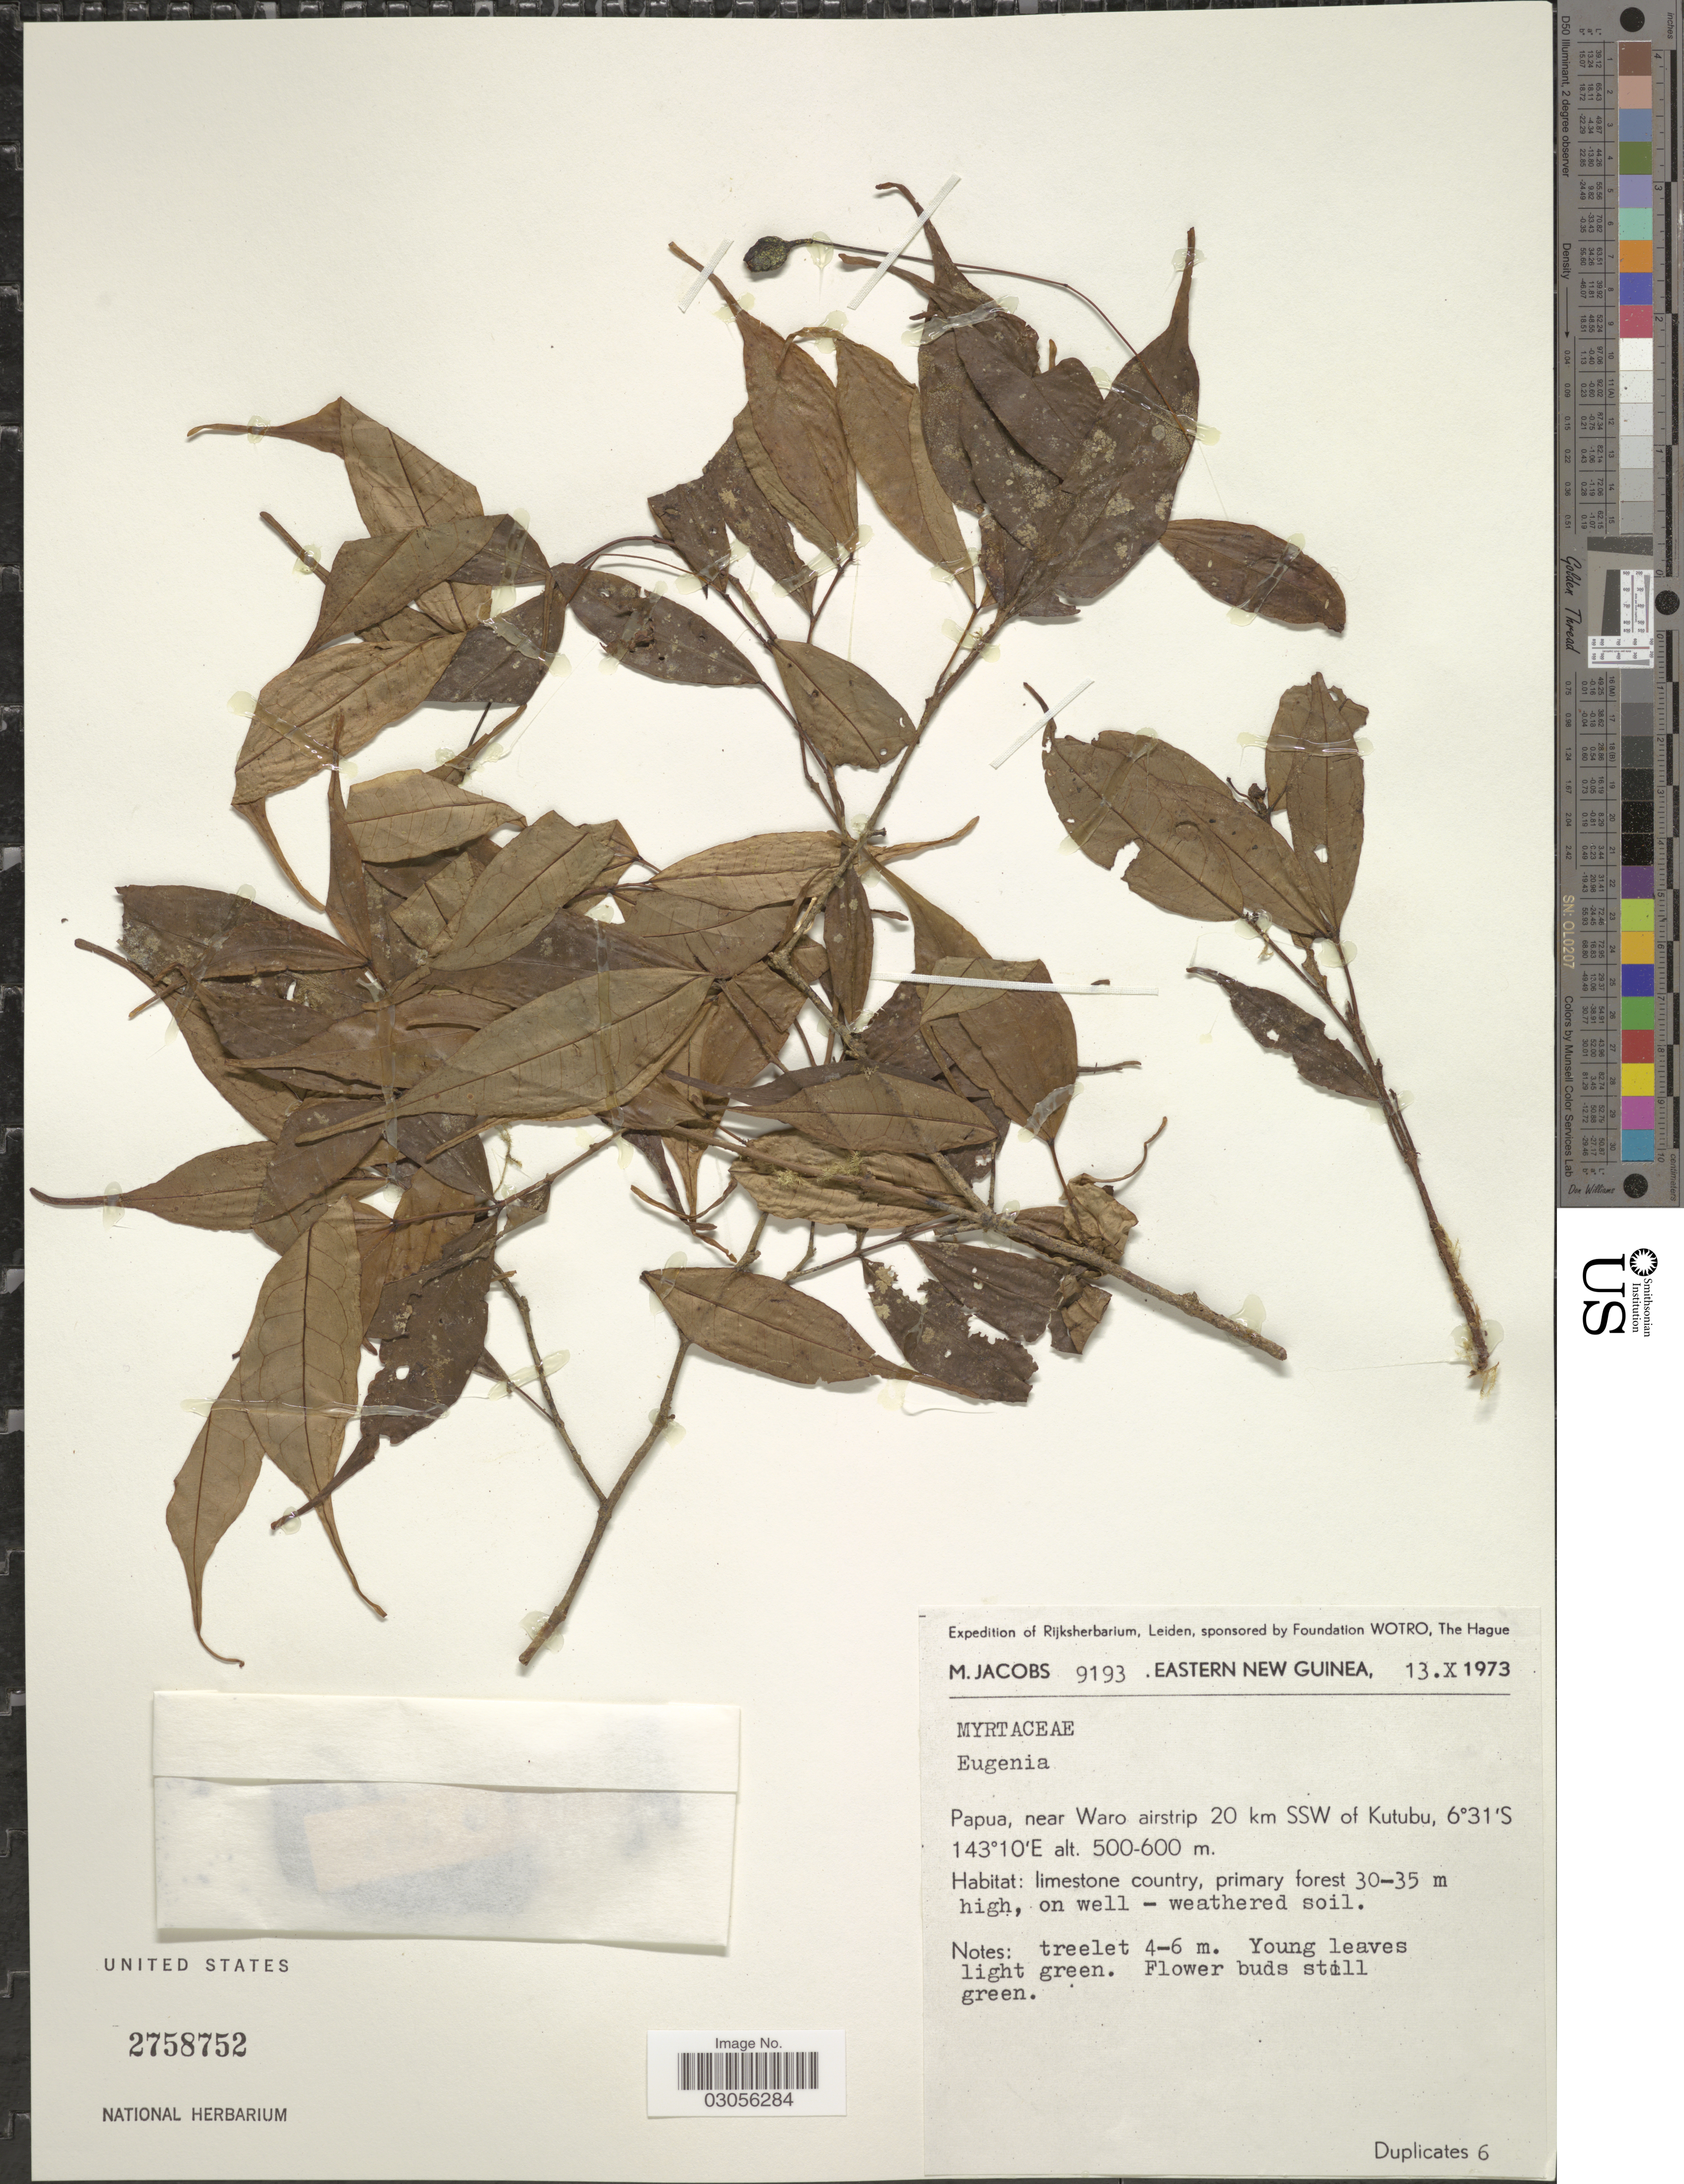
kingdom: Plantae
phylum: Tracheophyta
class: Magnoliopsida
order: Myrtales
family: Myrtaceae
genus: Syzygium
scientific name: Syzygium sp.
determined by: Strong, M. T., (US), Smithsonian Institution - National Museum of Natural History (UNITED STATES)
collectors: M. Jacobs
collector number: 9193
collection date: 1973-10-13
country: Papua New Guinea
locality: Eastern New Guinea. Papua, near Waro airstrip 20 km SSW of Kutubu.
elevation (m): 500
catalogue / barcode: US 2758752